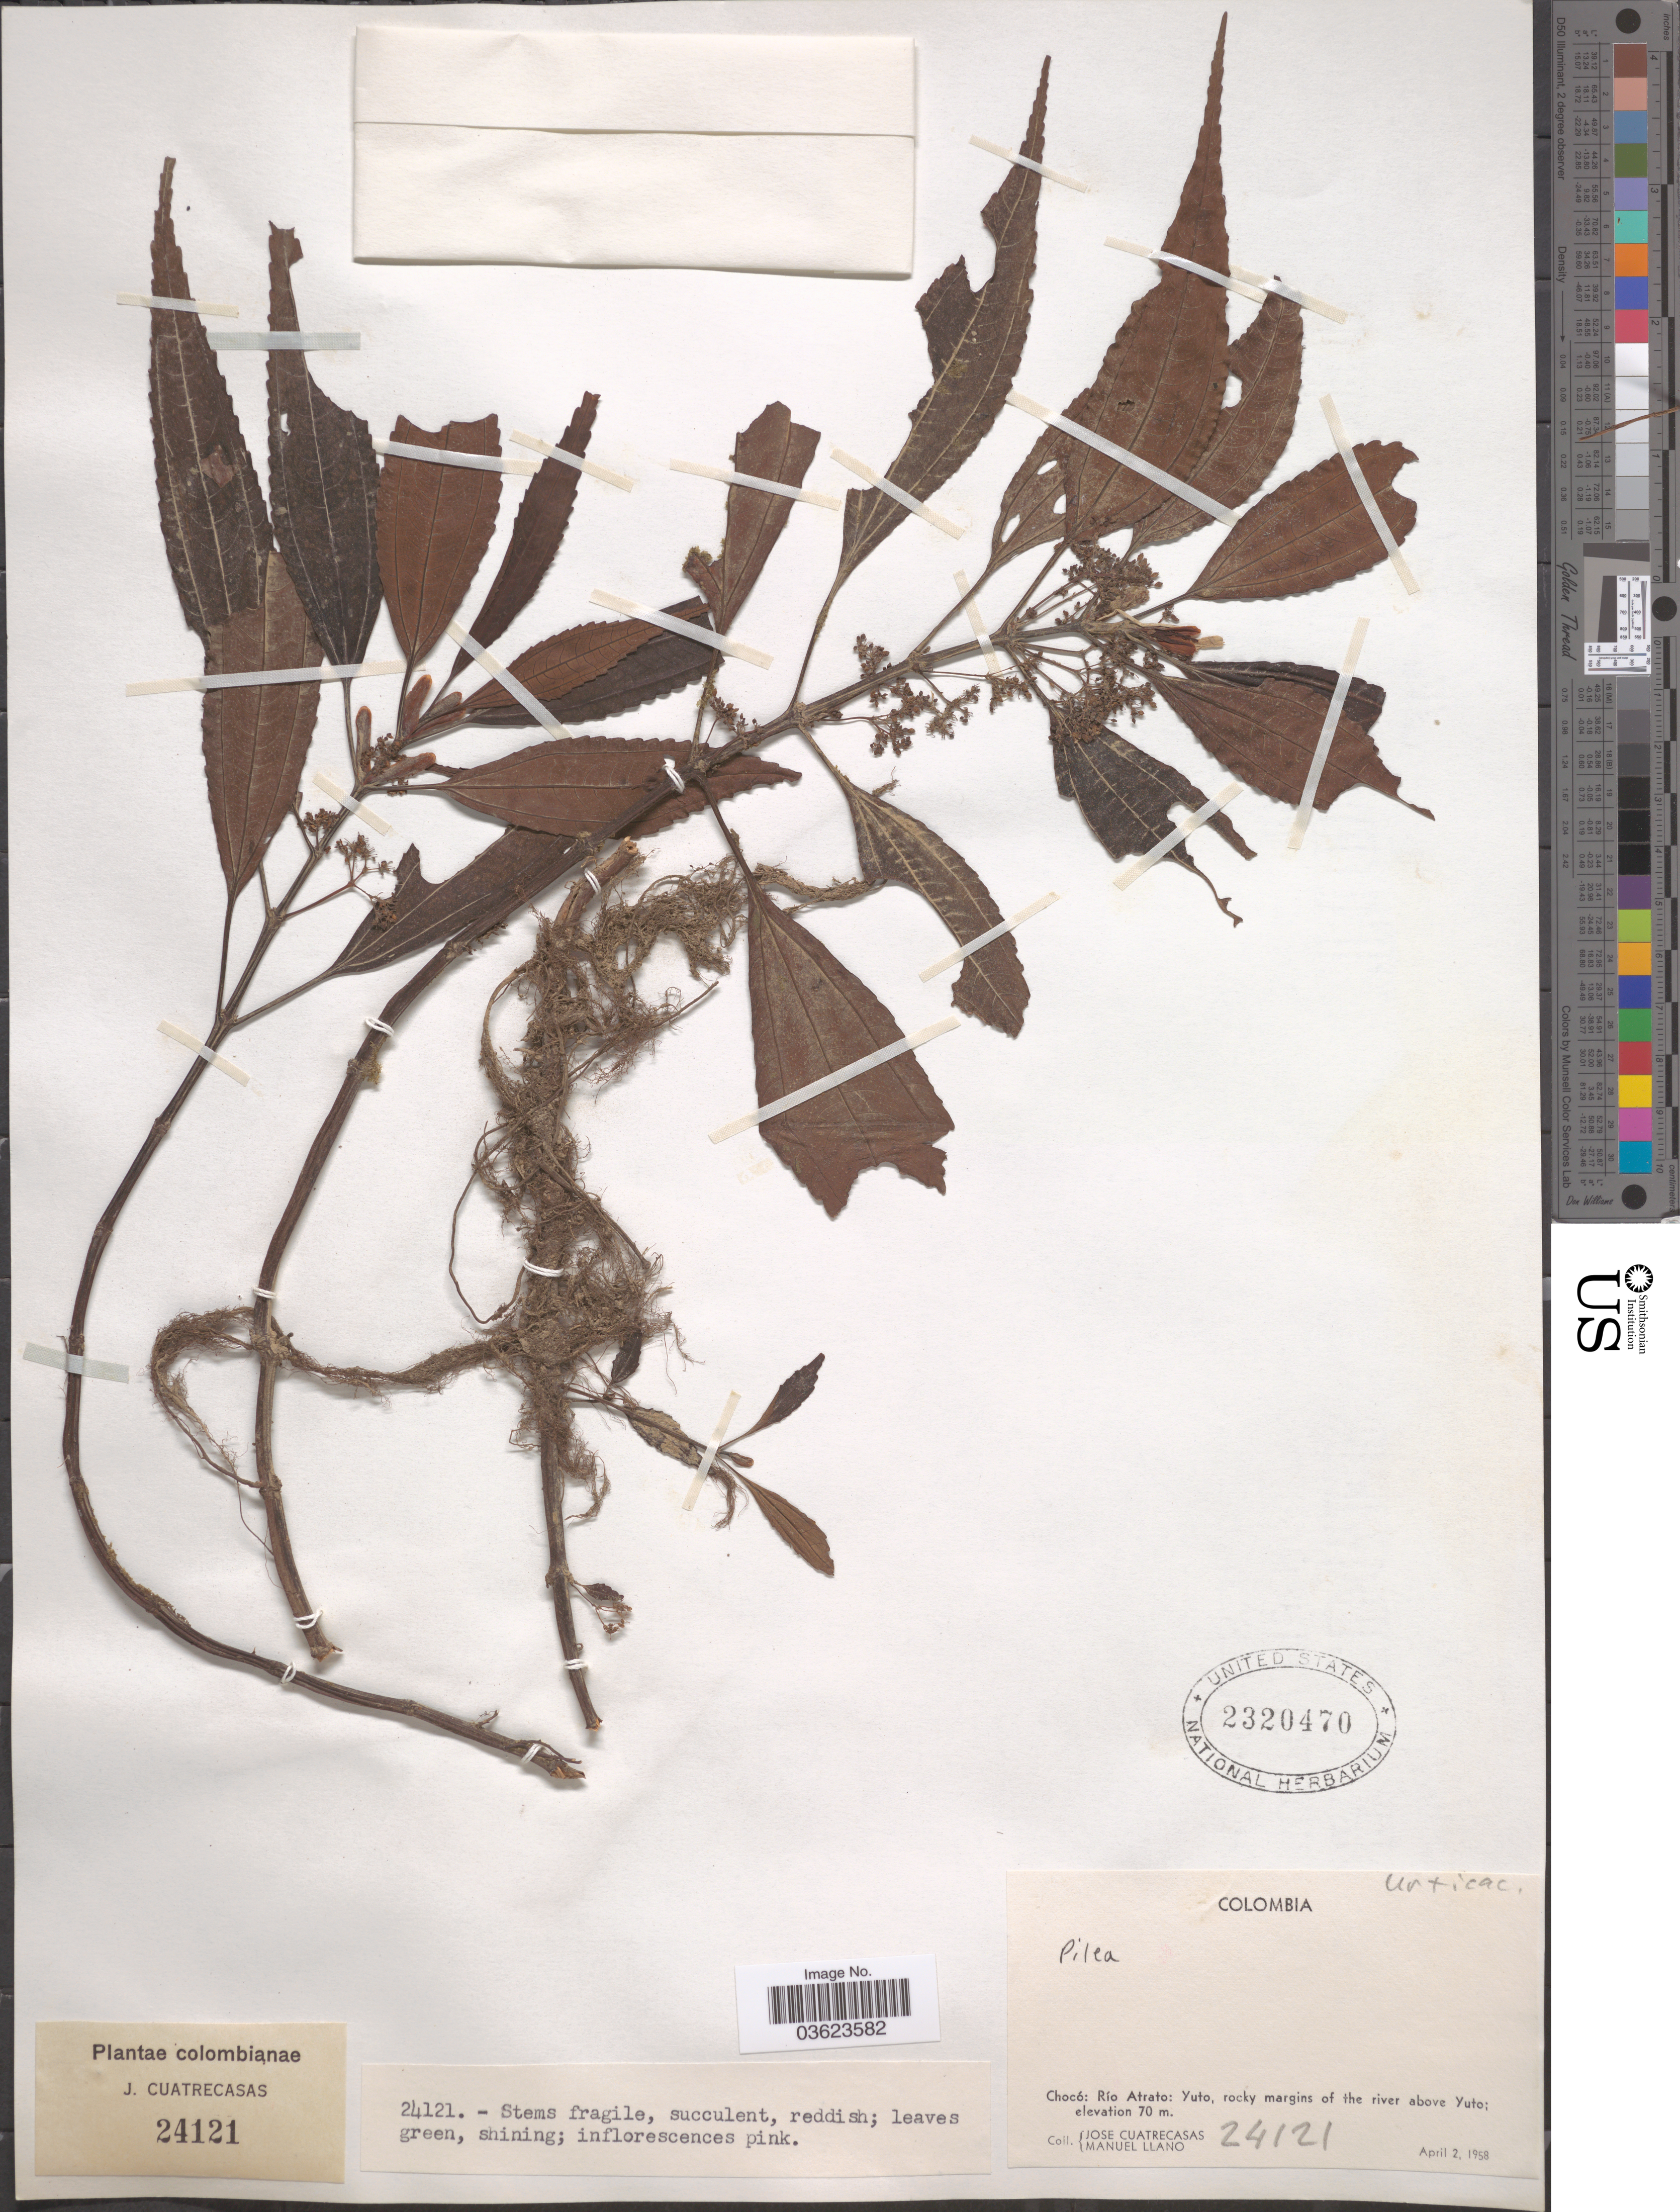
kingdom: Plantae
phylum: Tracheophyta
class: Magnoliopsida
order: Rosales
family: Urticaceae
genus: Pilea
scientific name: Pilea sp.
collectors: J. Cuatrecasas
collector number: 24121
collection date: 1958-04-02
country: Colombia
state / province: Chocó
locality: Río Atrato: Yuto, rocky margins of the river above Yuto.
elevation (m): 70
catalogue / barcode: US 2320470